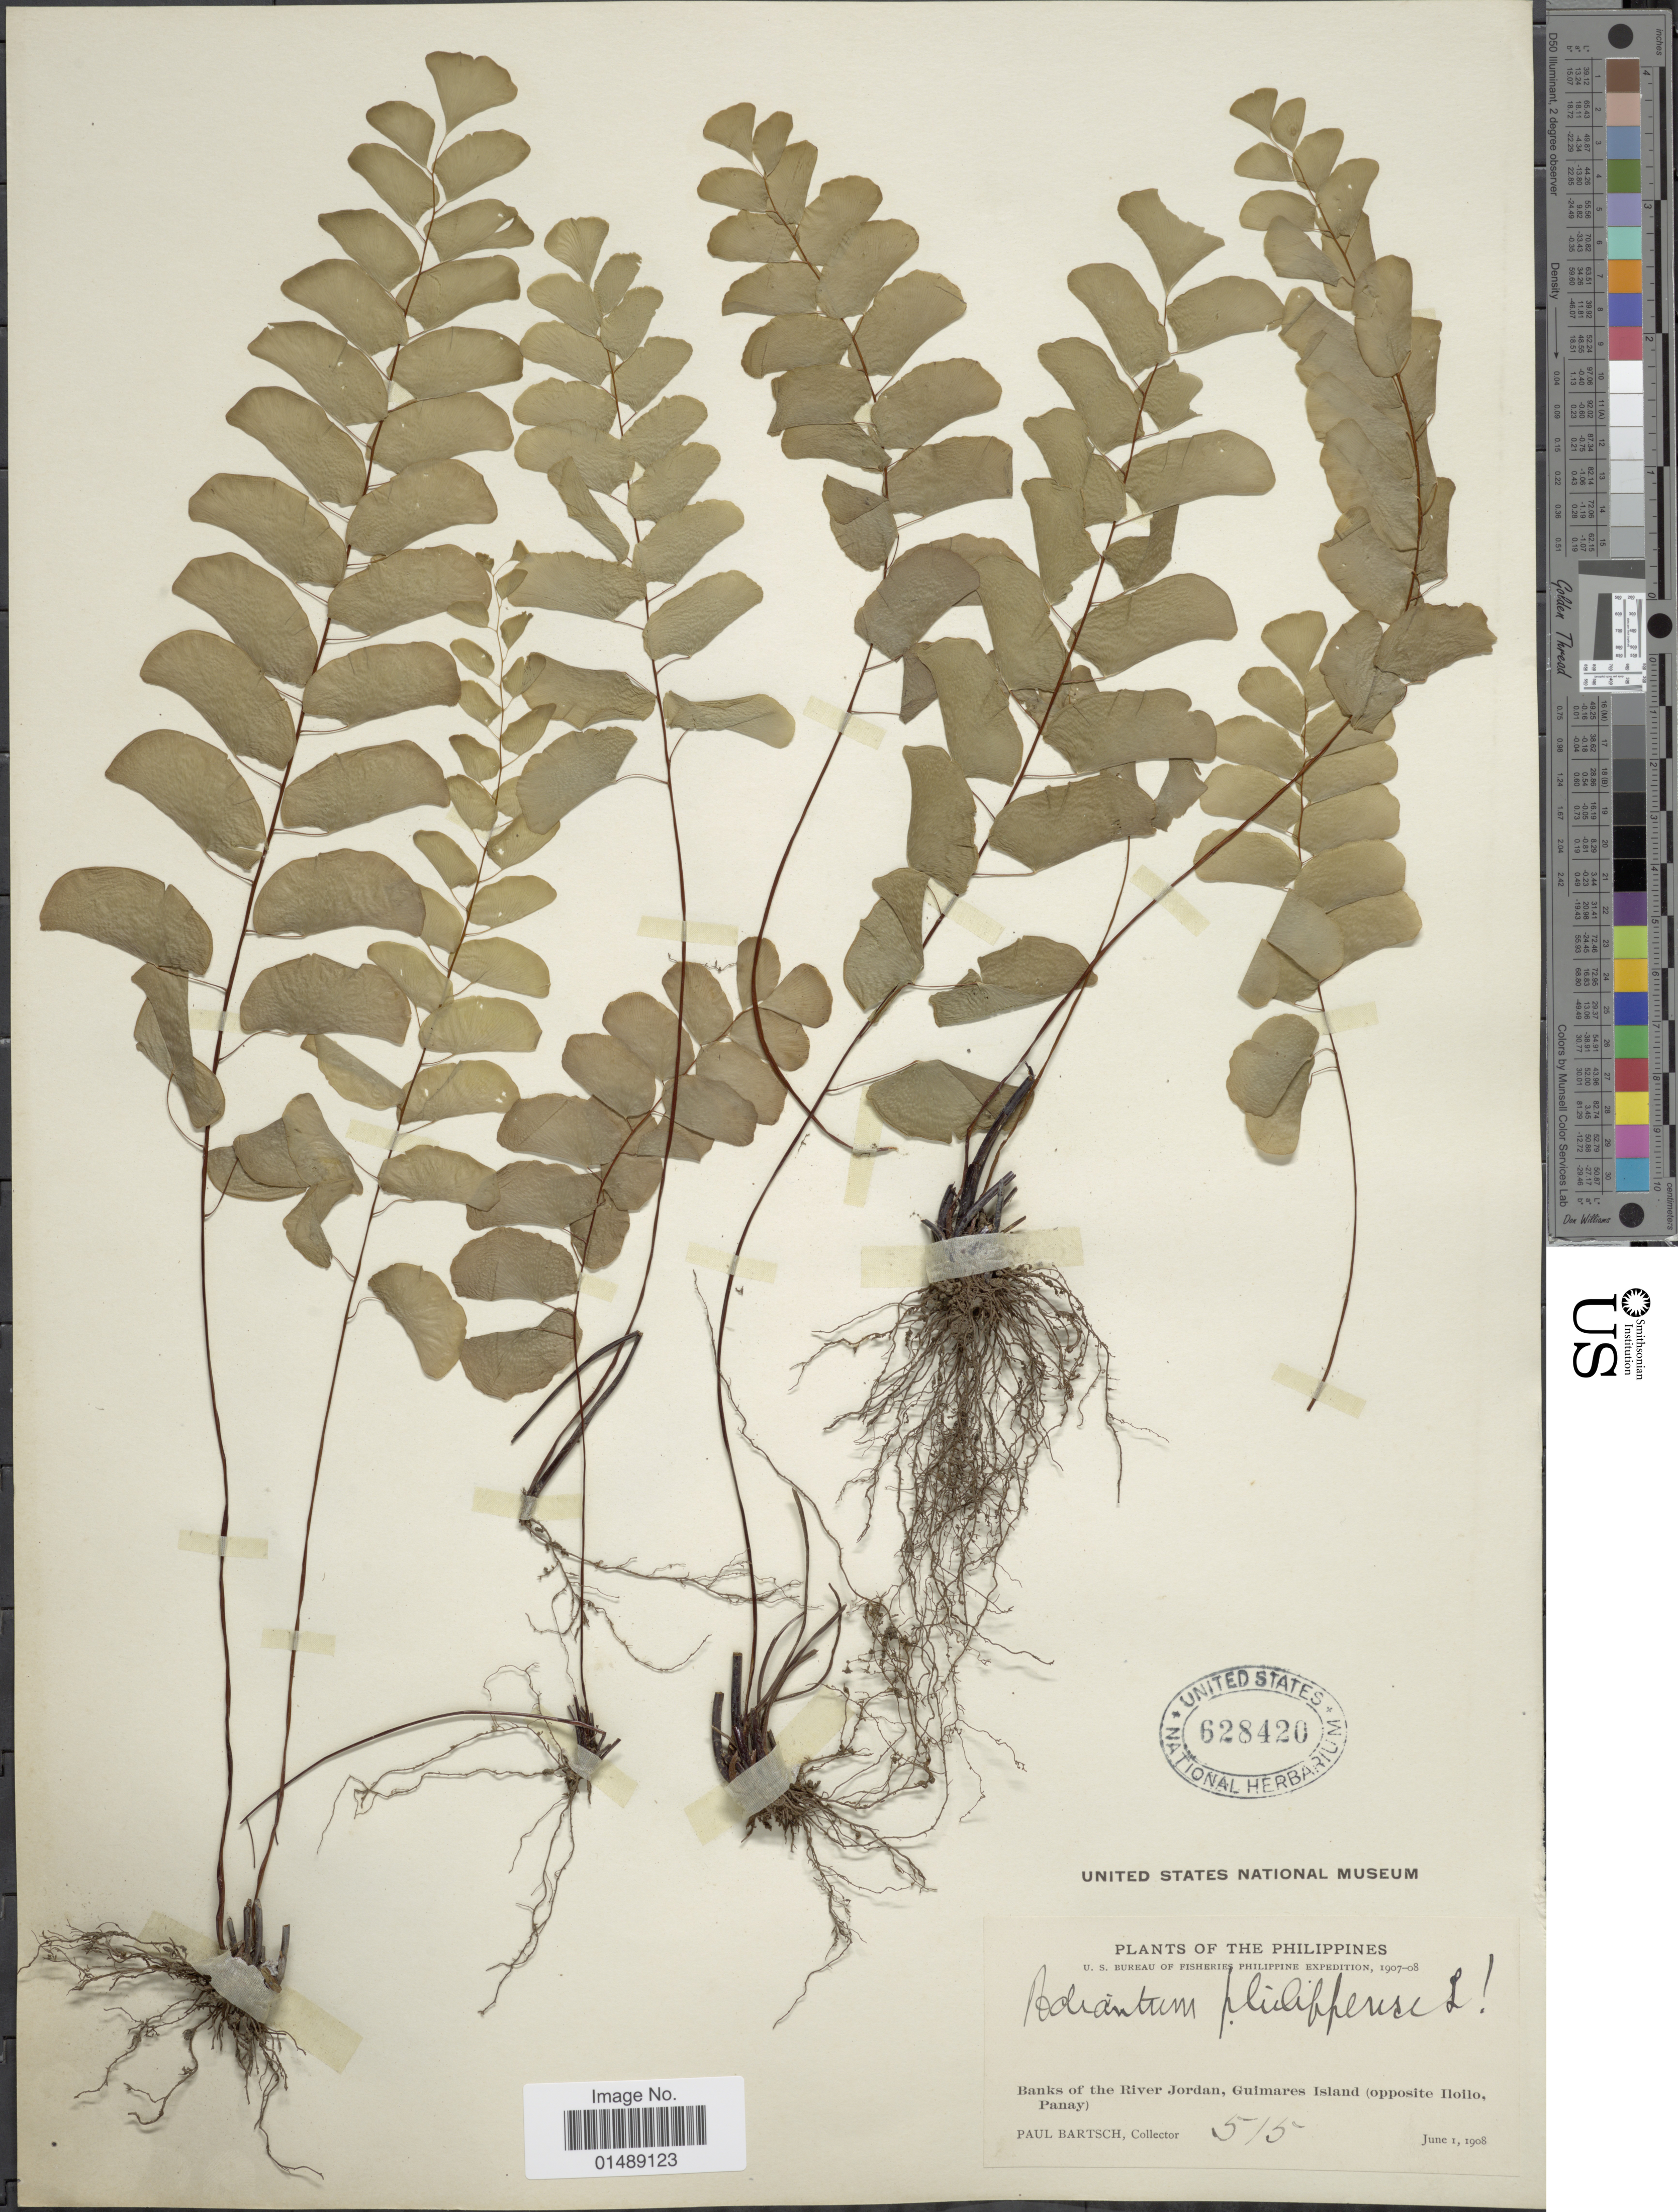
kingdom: Plantae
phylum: Tracheophyta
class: Polypodiopsida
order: Polypodiales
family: Pteridaceae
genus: Adiantum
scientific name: Adiantum philippense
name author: L.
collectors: P. Bartsch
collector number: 515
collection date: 1908-06-01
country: Philippines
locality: Banks of the River Jordan, Guimares Island (opposite Hoilo, Panay)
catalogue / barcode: US 628420